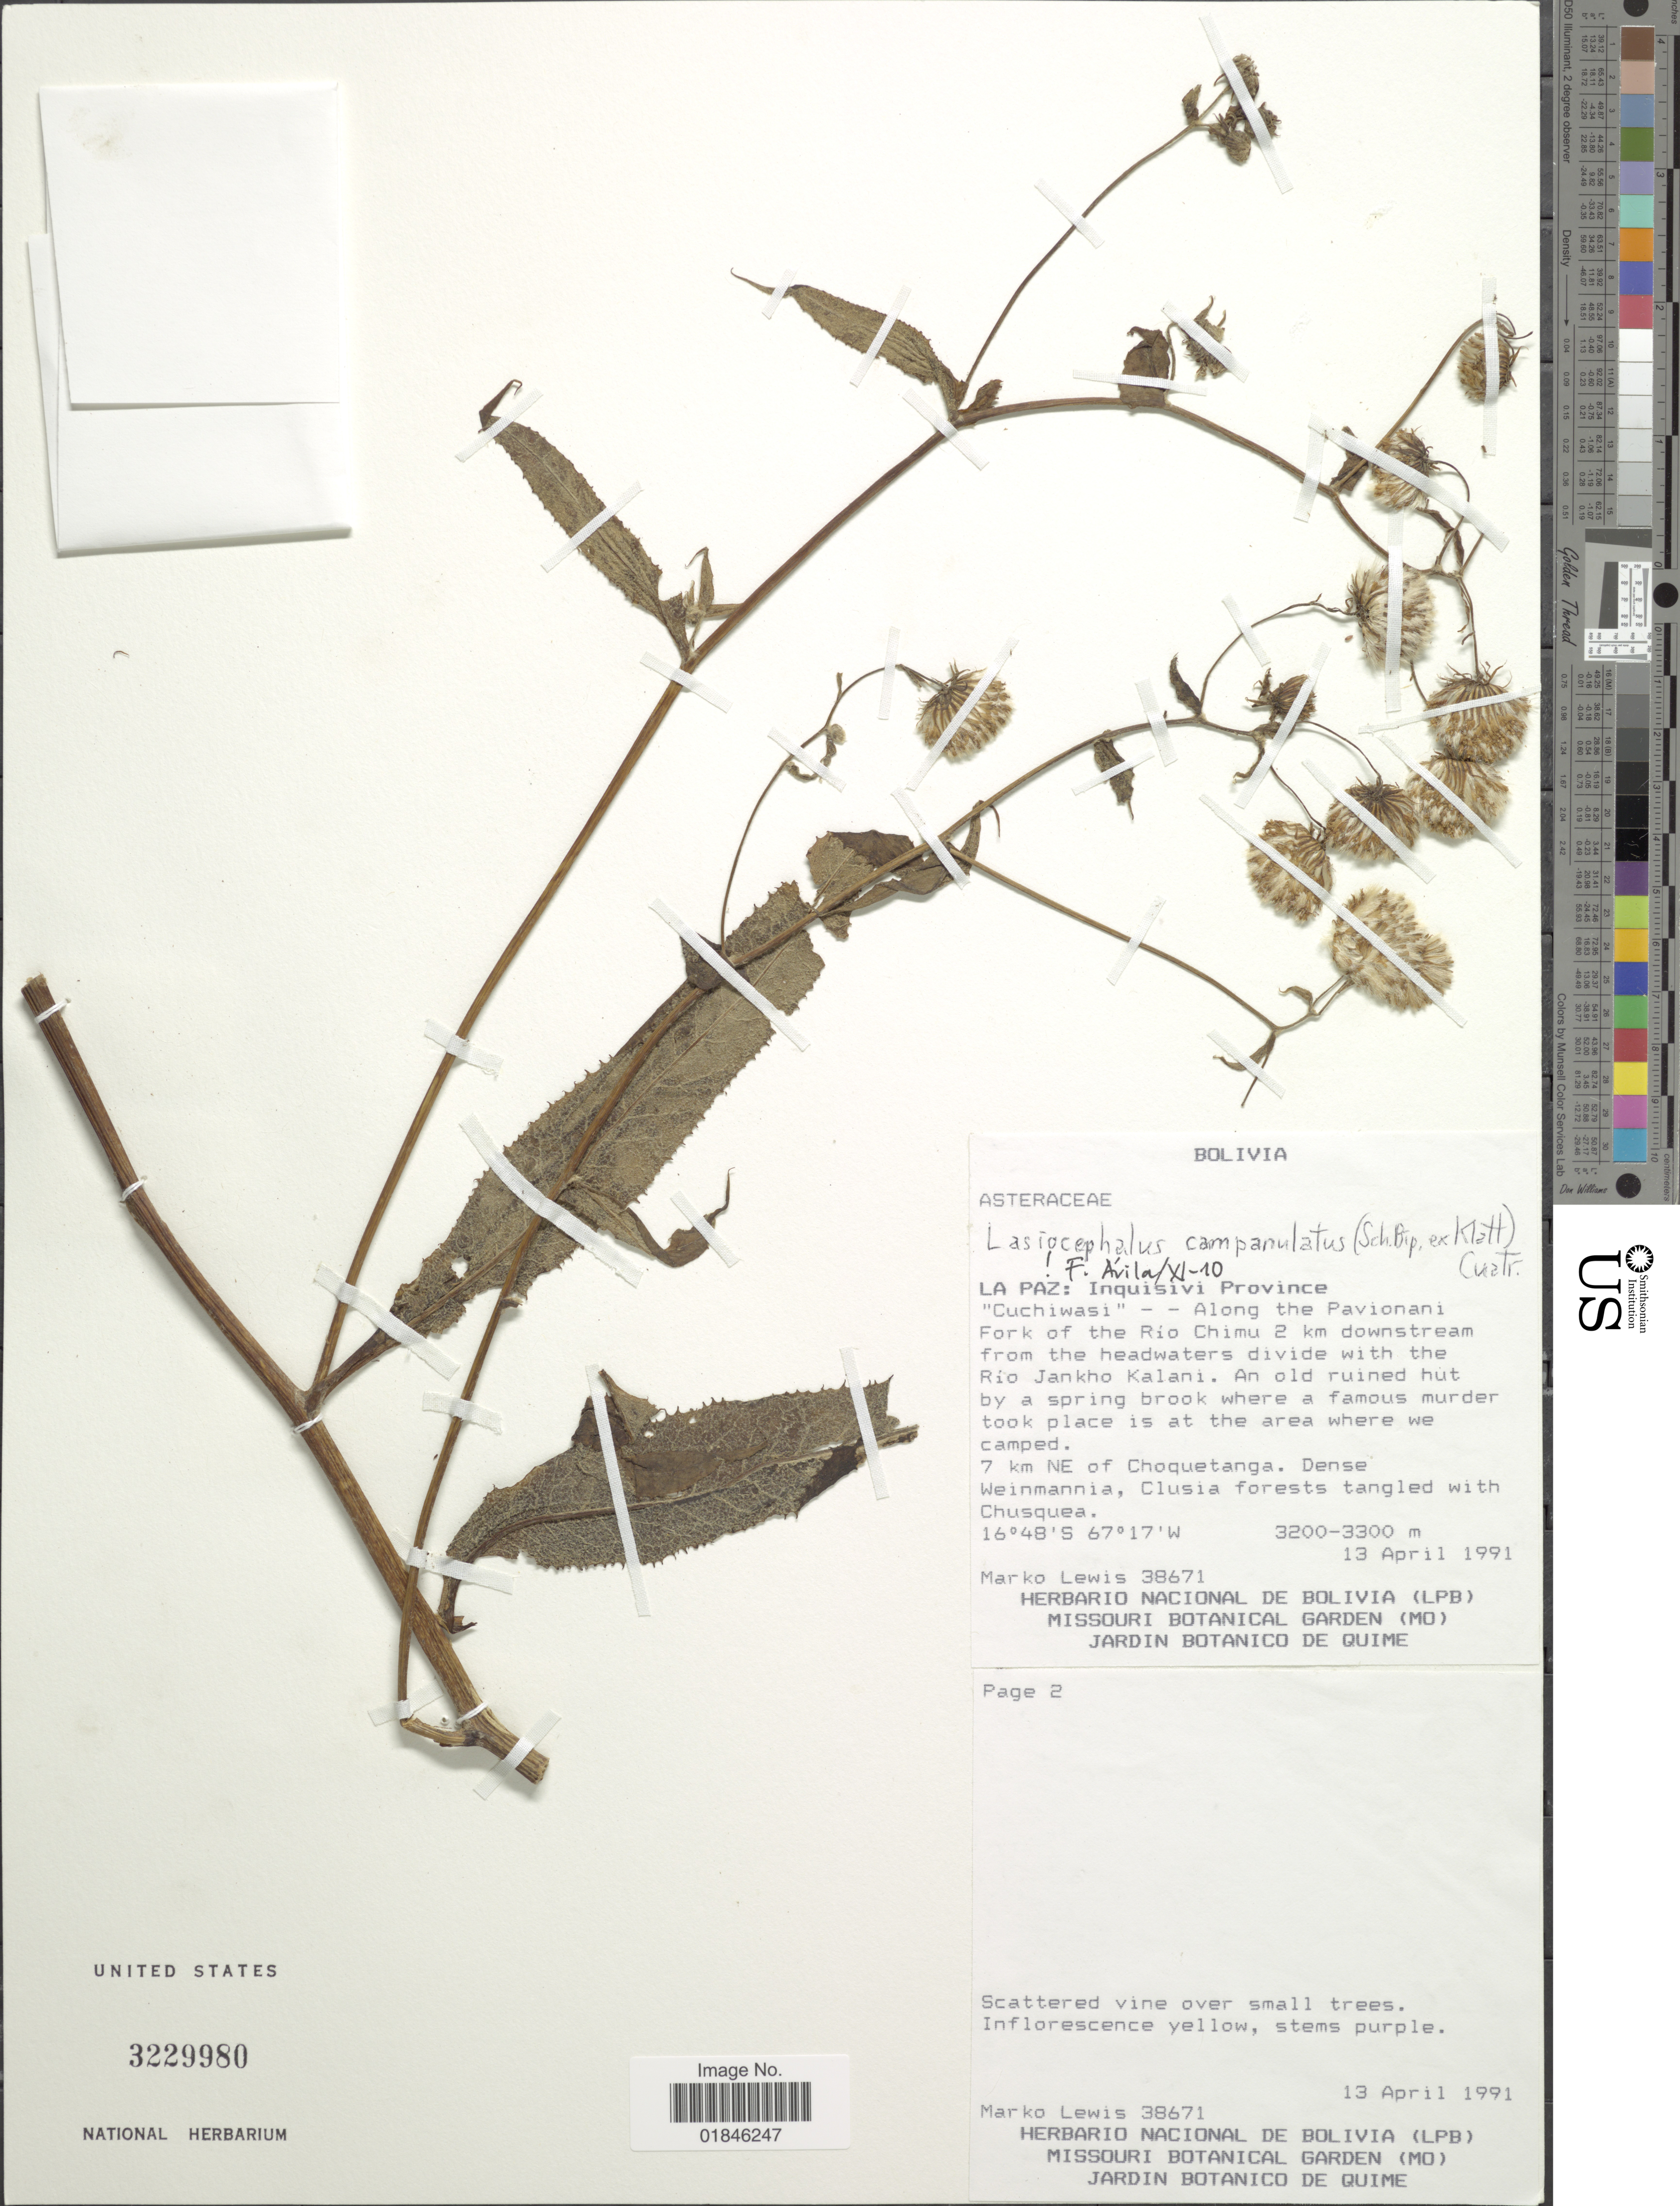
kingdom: Plantae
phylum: Tracheophyta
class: Magnoliopsida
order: Asterales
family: Asteraceae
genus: Senecio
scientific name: Senecio patens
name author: (Kunth) DC.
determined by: Salomon, Luciana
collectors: M. A. Lewis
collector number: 38671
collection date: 1991-04-13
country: Bolivia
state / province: La Paz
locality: La Paz: Inquisivi Province. "Cuchiwasi" - - Along the Pavionani Fork of the Rio Chimu 2 km downstream from the headwaters divide with the Rio Jankho Kalani.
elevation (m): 3200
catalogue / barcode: US 3229980